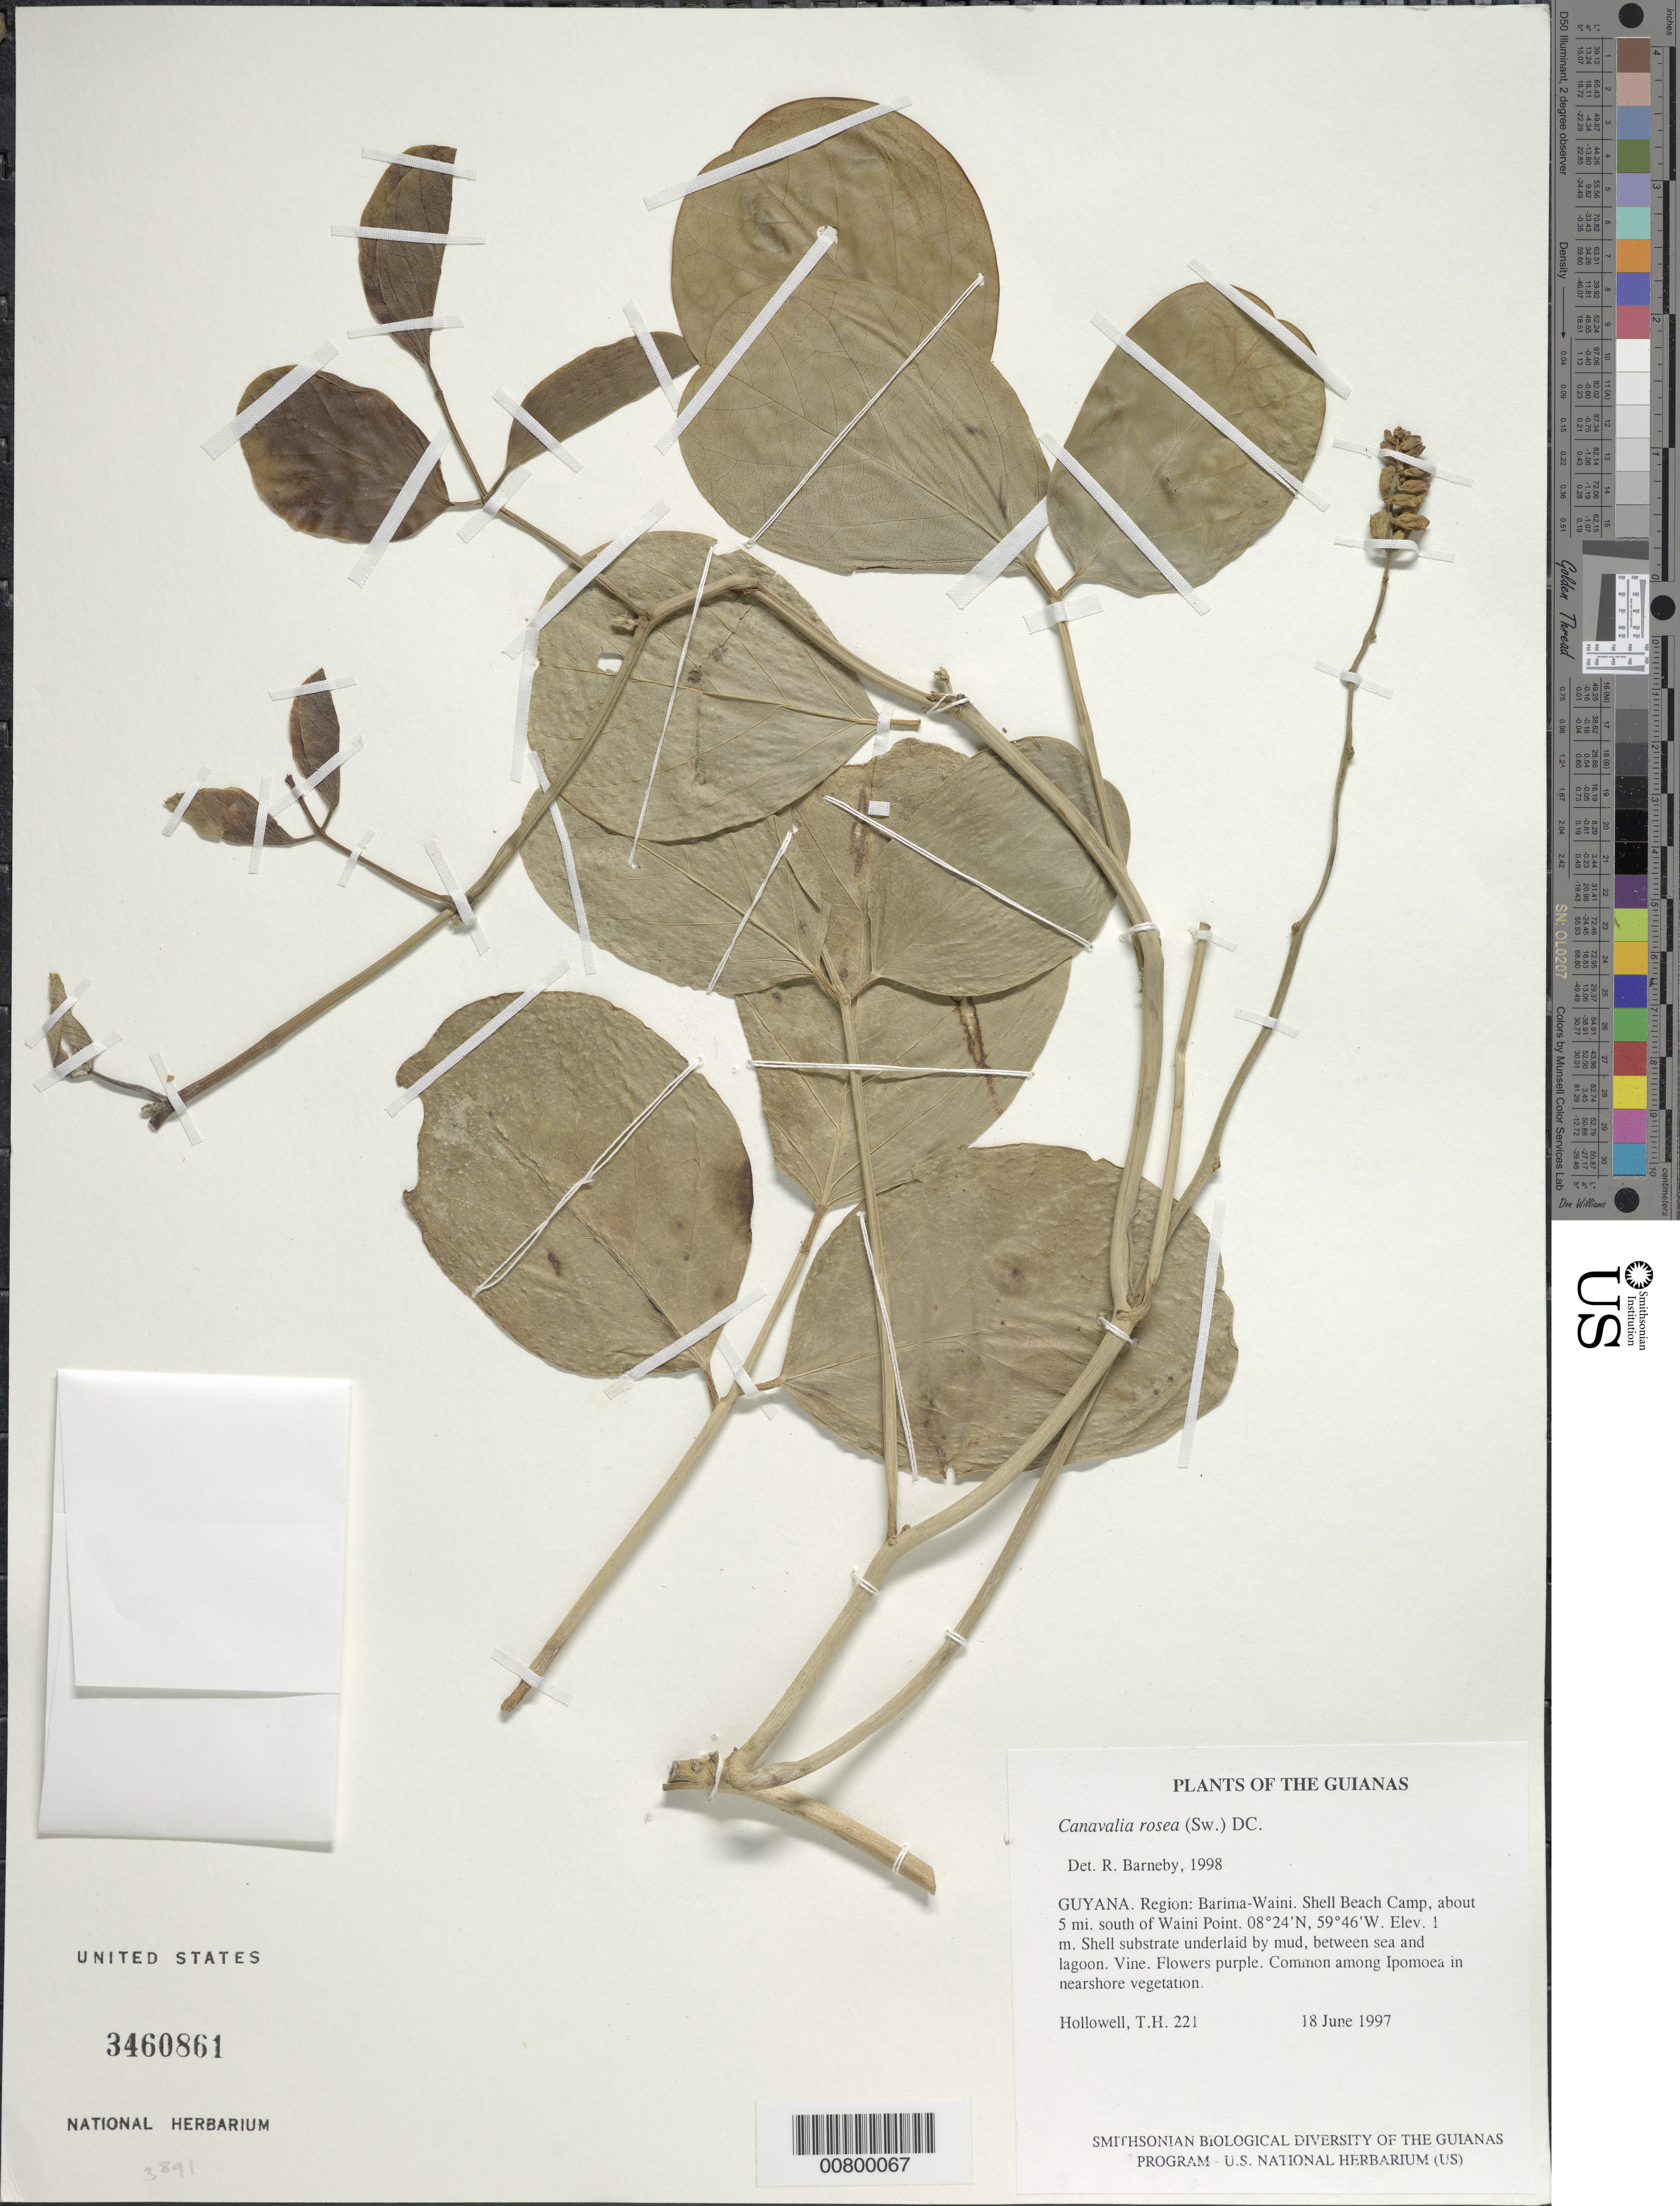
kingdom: Plantae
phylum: Tracheophyta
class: Magnoliopsida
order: Fabales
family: Fabaceae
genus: Canavalia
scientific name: Canavalia rosea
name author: (Sw.) DC.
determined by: Barneby, Rupert C., (NY)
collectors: T. Hollowell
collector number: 221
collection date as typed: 18 June 1997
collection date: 1997-06-18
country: Guyana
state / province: Barima-Waini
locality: Shell Beach Camp, about 5 mi. south of Waini Point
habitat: Shell substrate underlaid by mud, between sea and lagoon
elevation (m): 1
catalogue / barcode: US 3460861